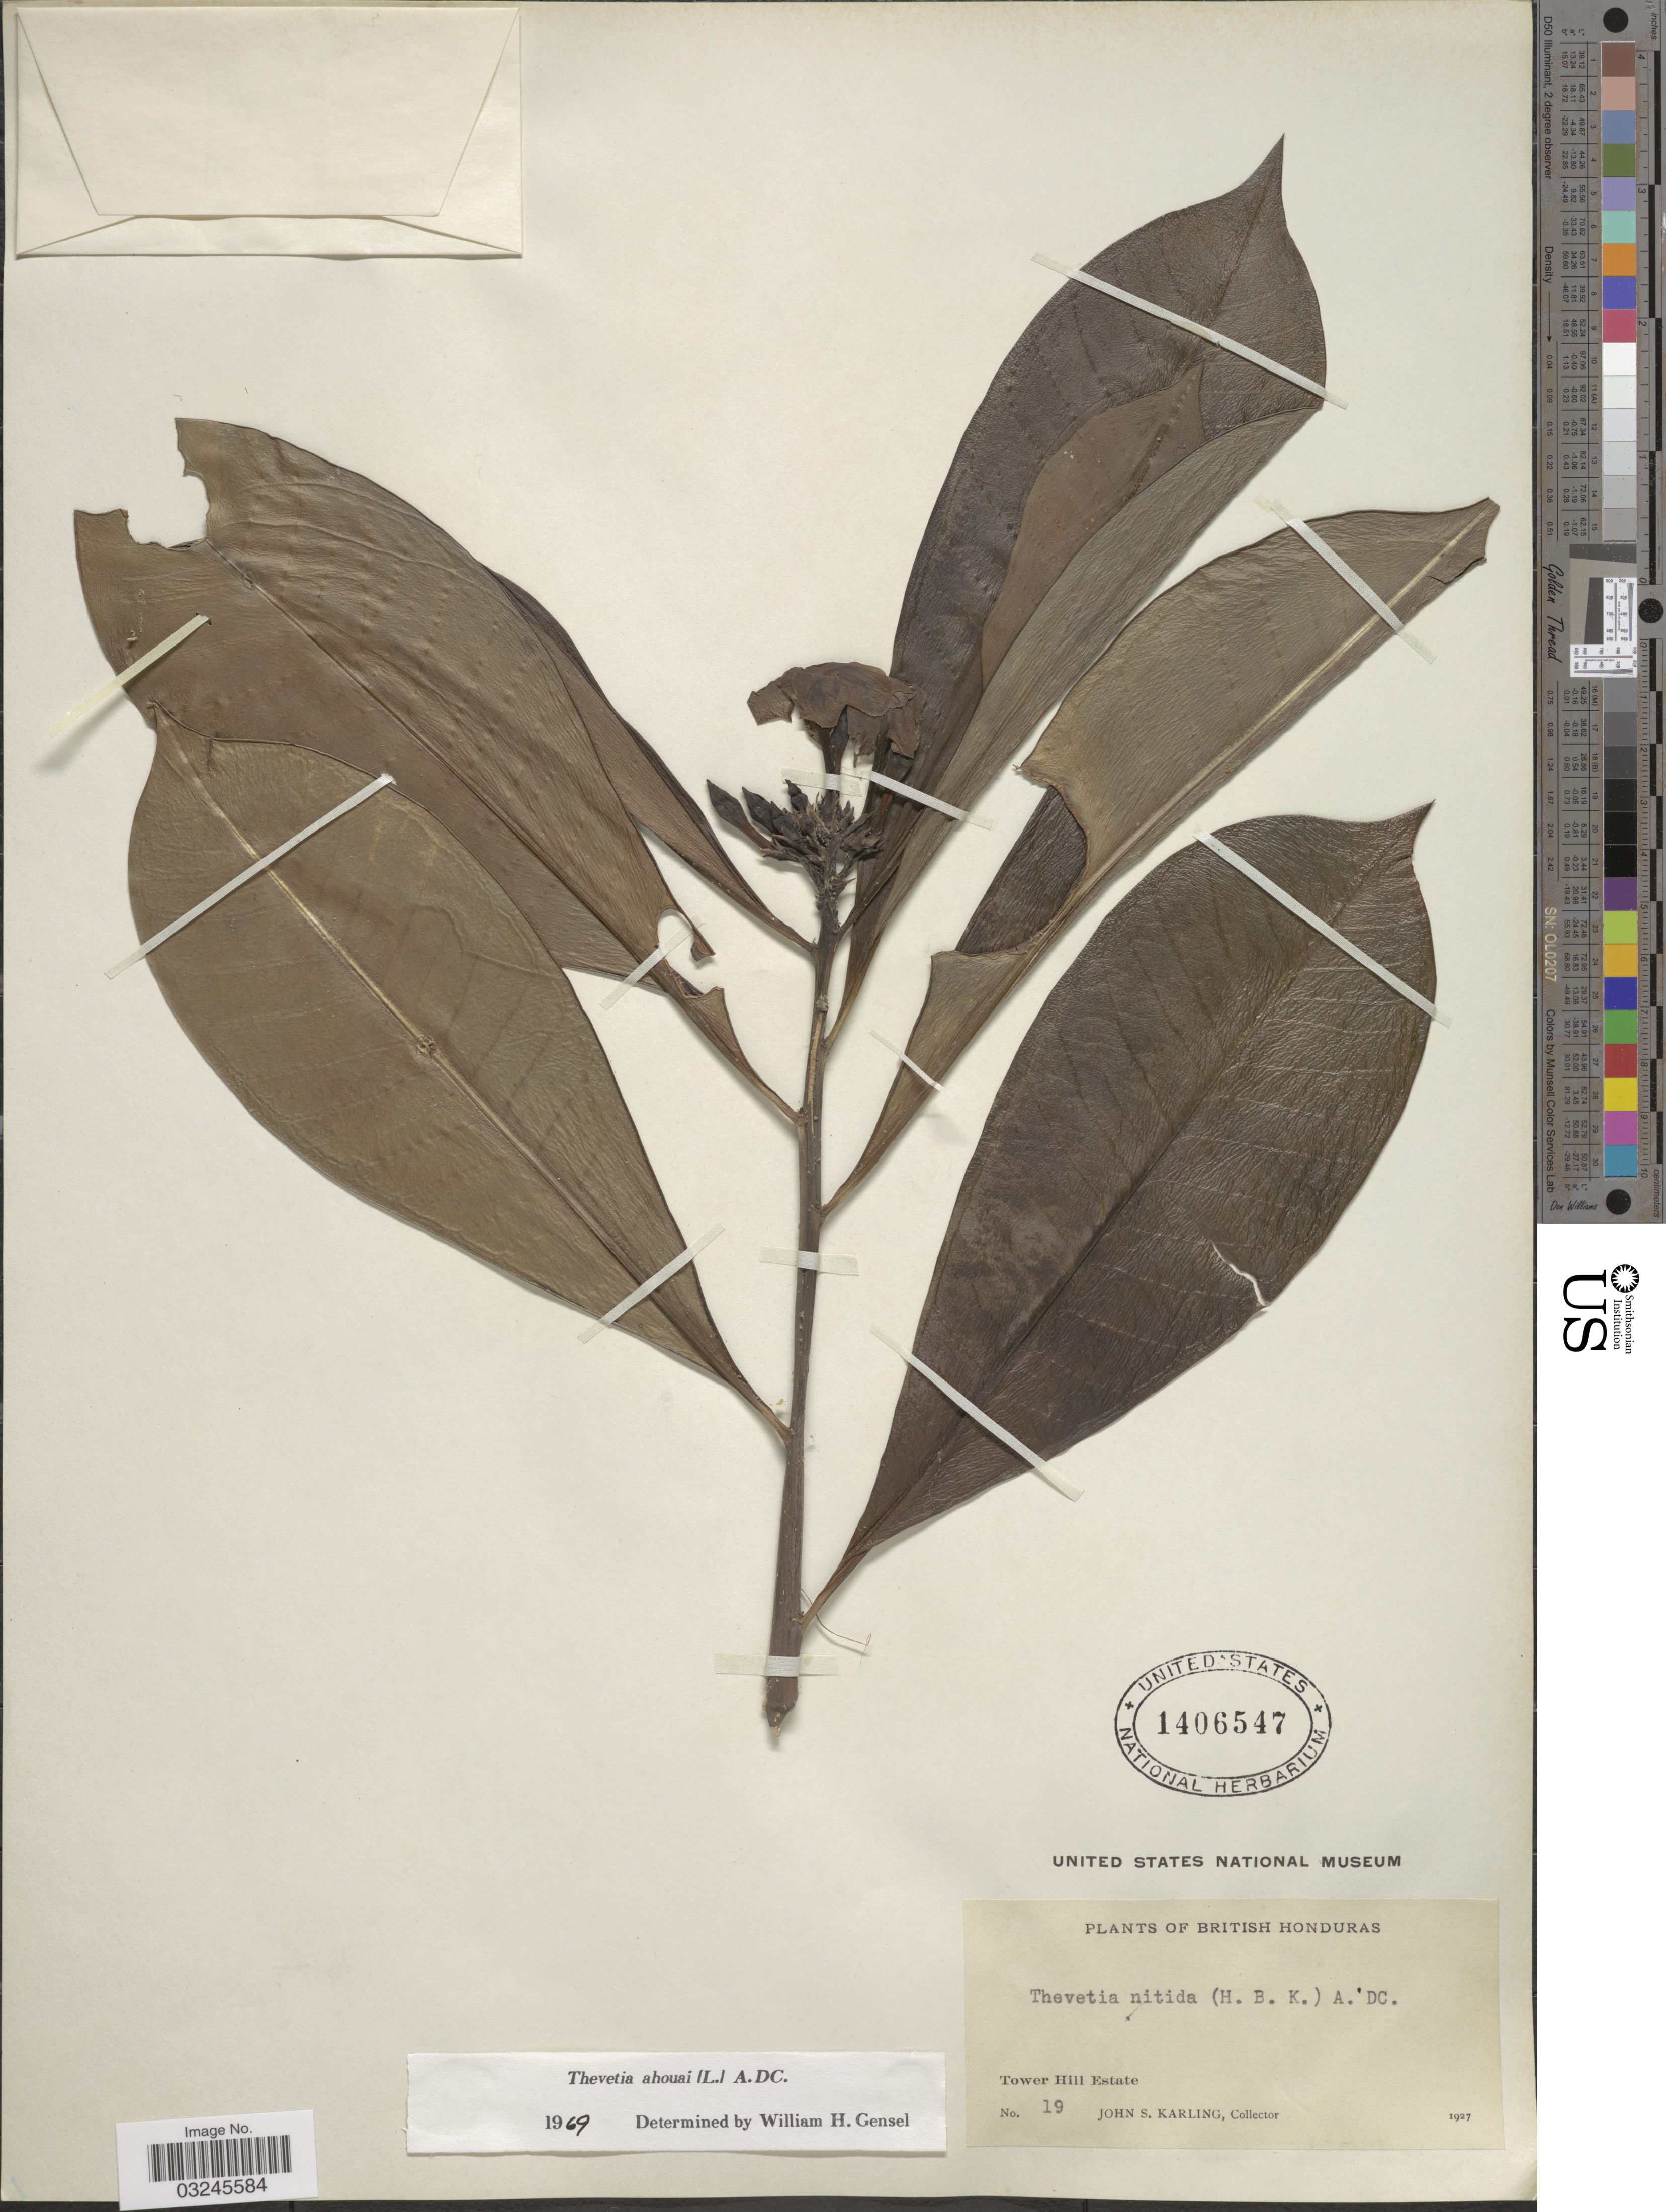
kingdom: Plantae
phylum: Tracheophyta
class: Magnoliopsida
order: Gentianales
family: Apocynaceae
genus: Thevetia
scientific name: Thevetia ahouai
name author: (L.) A. DC.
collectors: J. Karling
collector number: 19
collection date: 1927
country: Belize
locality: British Honduras. Tower Hill Estate.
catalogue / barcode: US 1406547